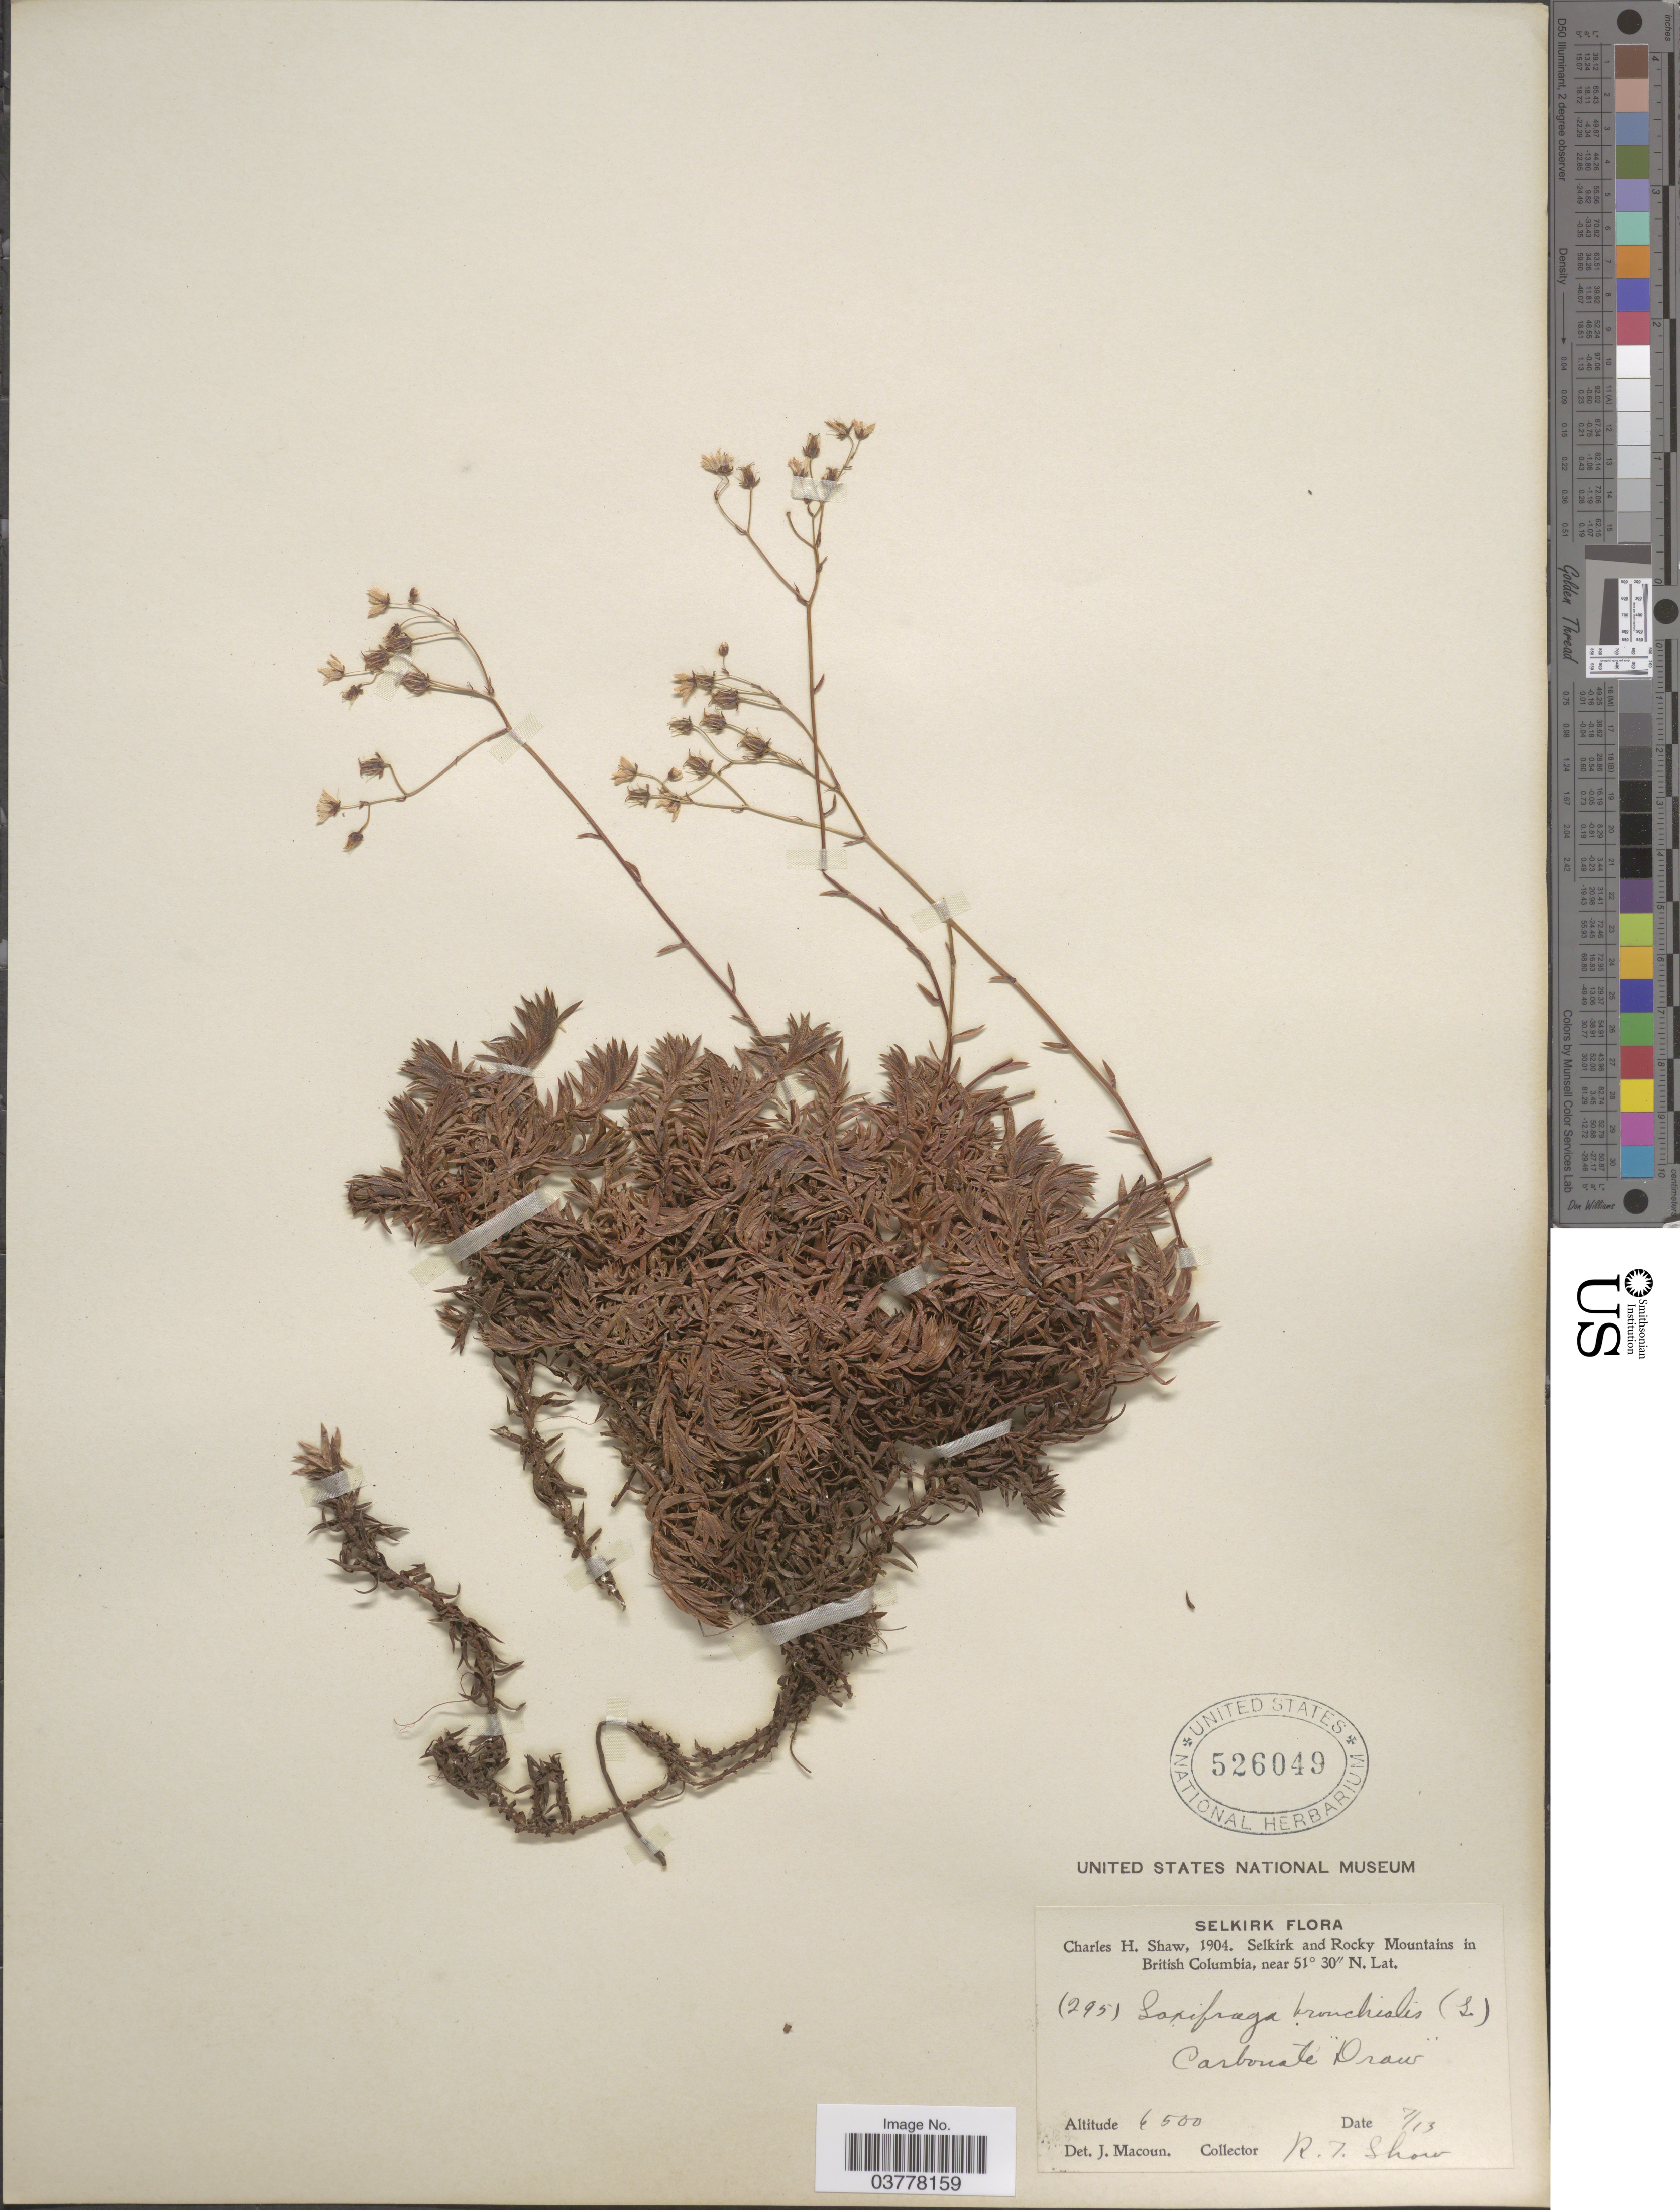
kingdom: Plantae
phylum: Tracheophyta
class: Magnoliopsida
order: Saxifragales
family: Saxifragaceae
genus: Saxifraga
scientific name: Saxifraga bronchialis subsp. austromontana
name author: (Wiegand) Piper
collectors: R. T. Shaw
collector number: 295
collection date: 1904-07-13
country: Canada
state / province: British Columbia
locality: Selkirk and Rocky Mountains in British Columbia. Carbonate 'Draw'.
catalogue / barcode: US 526049